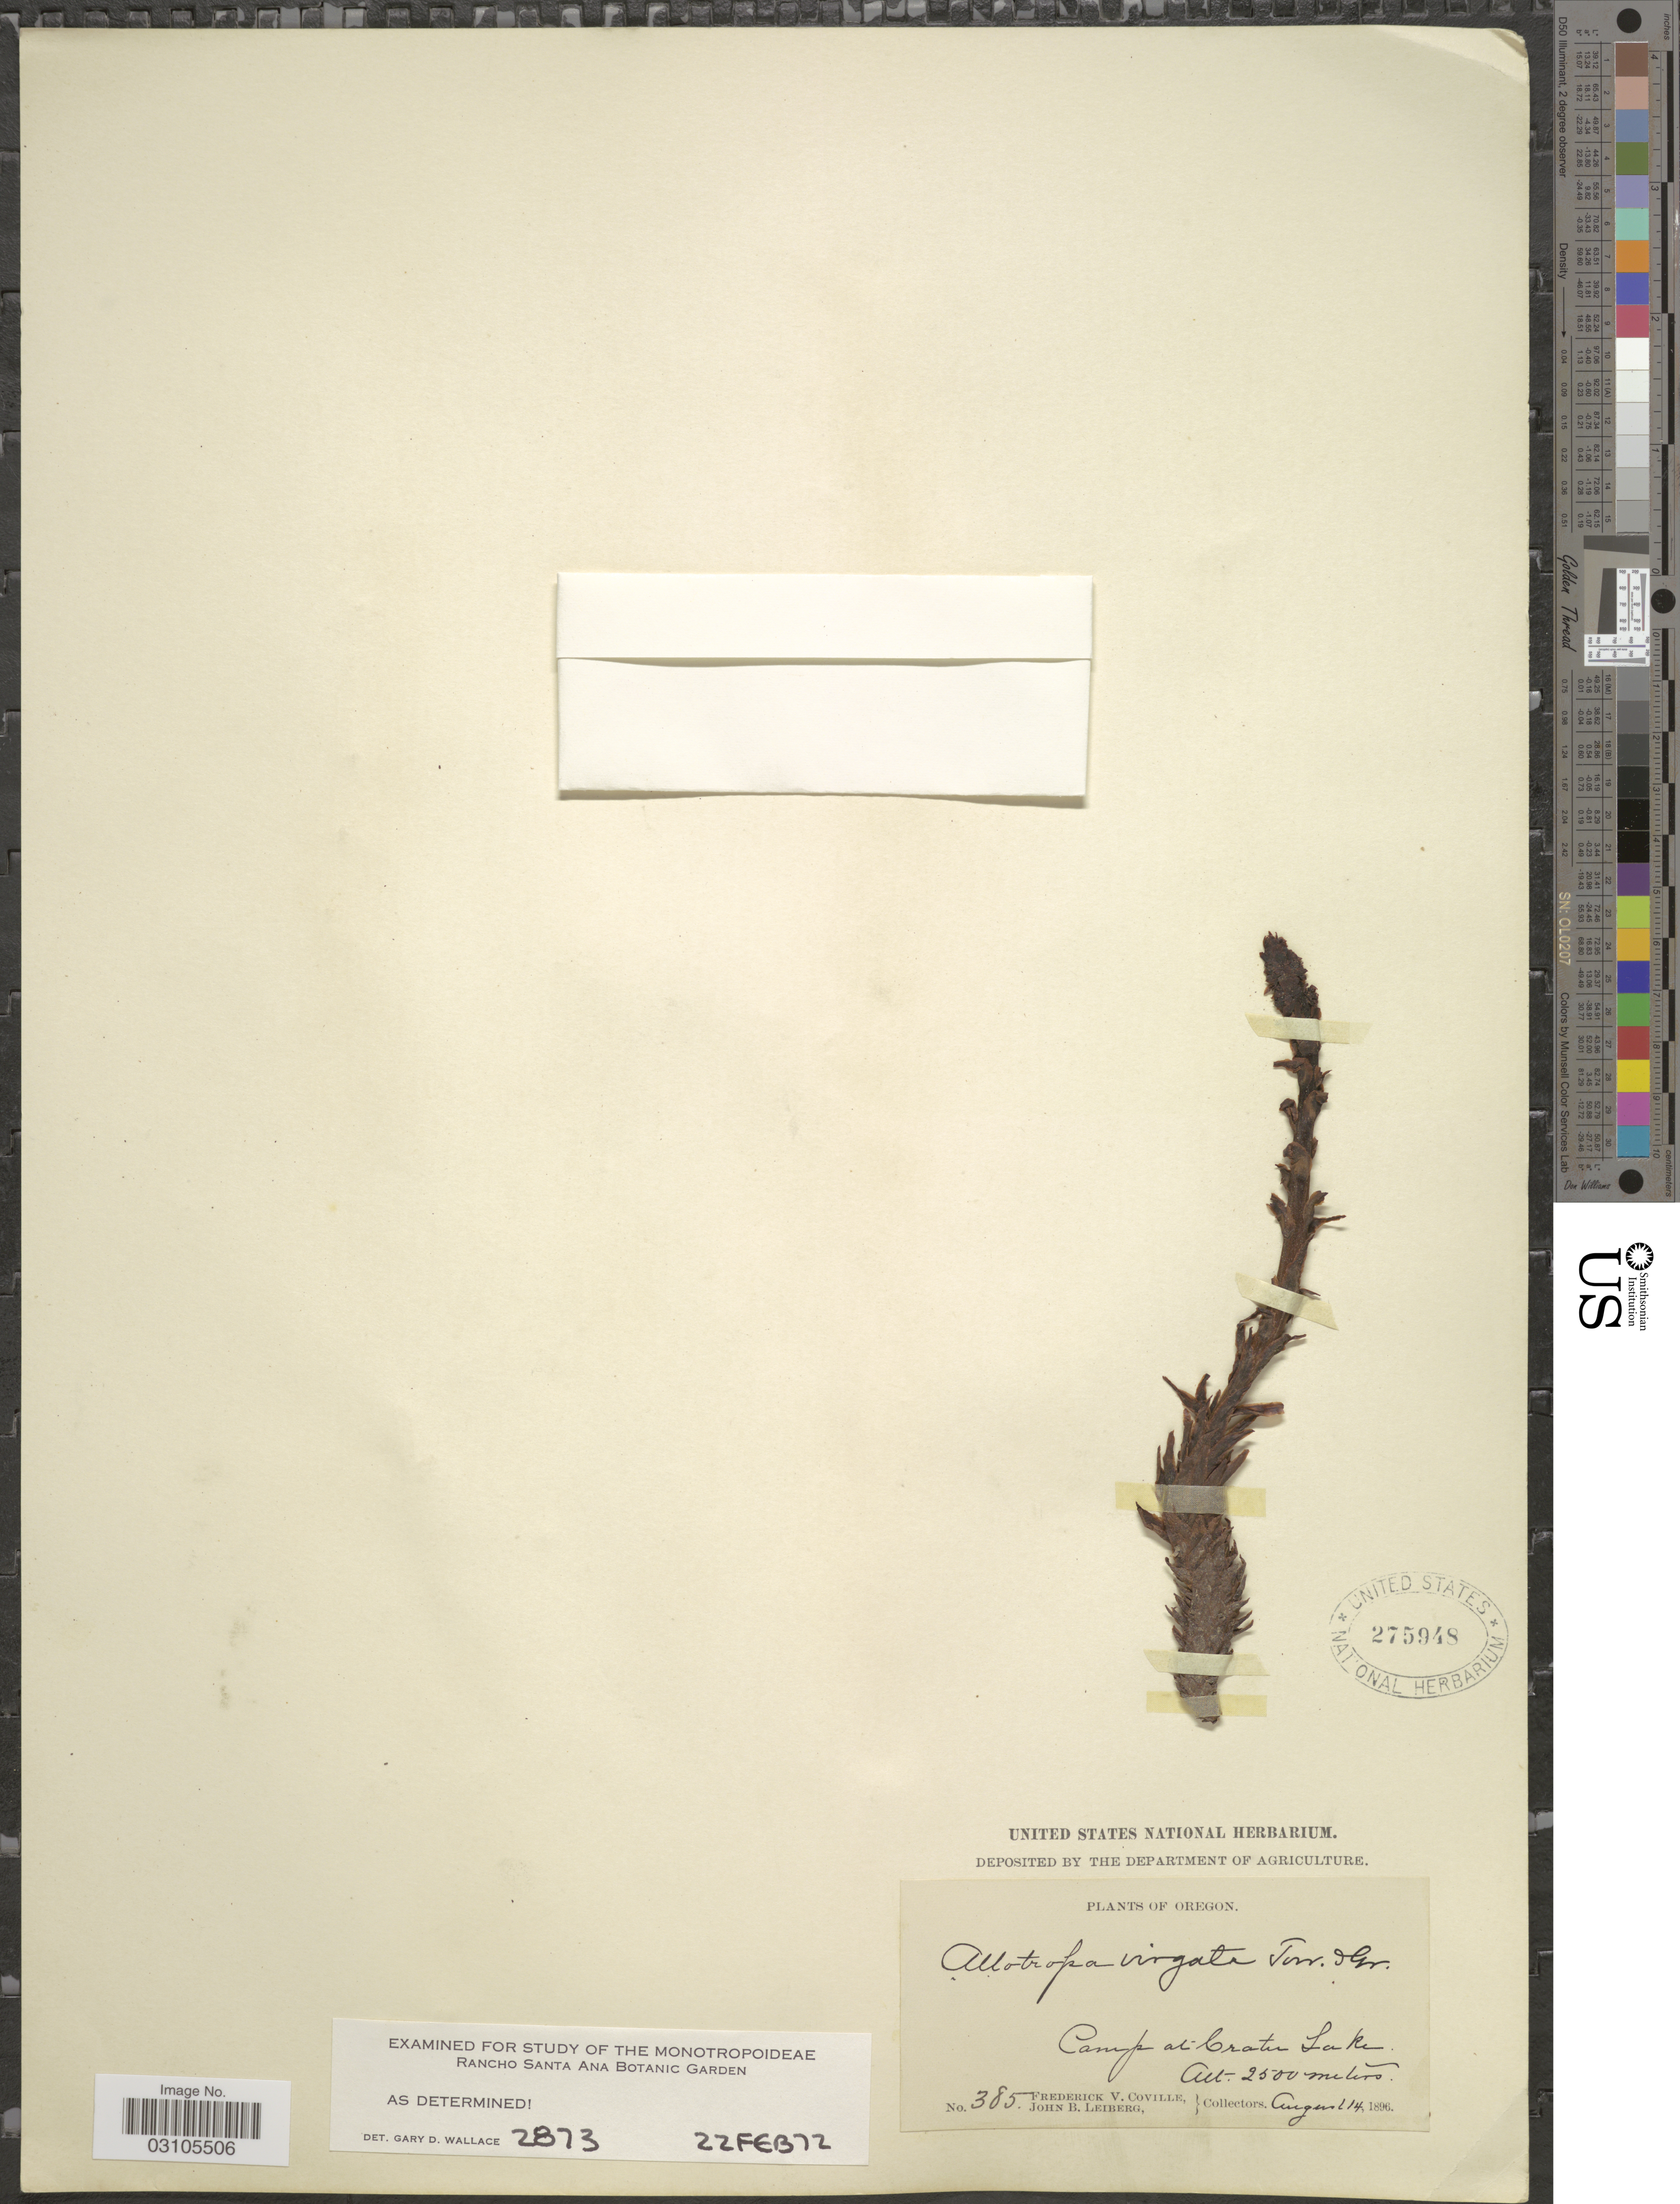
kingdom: Plantae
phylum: Tracheophyta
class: Magnoliopsida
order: Ericales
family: Ericaceae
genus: Allotropa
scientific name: Allotropa virgata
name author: Torr. & A. Gray ex A. Gray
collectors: F. V. Coville & J. B. Leiberg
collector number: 385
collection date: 1896-08-14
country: United States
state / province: Oregon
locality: Camp at Crater Lake.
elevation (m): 2500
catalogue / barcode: US 275948